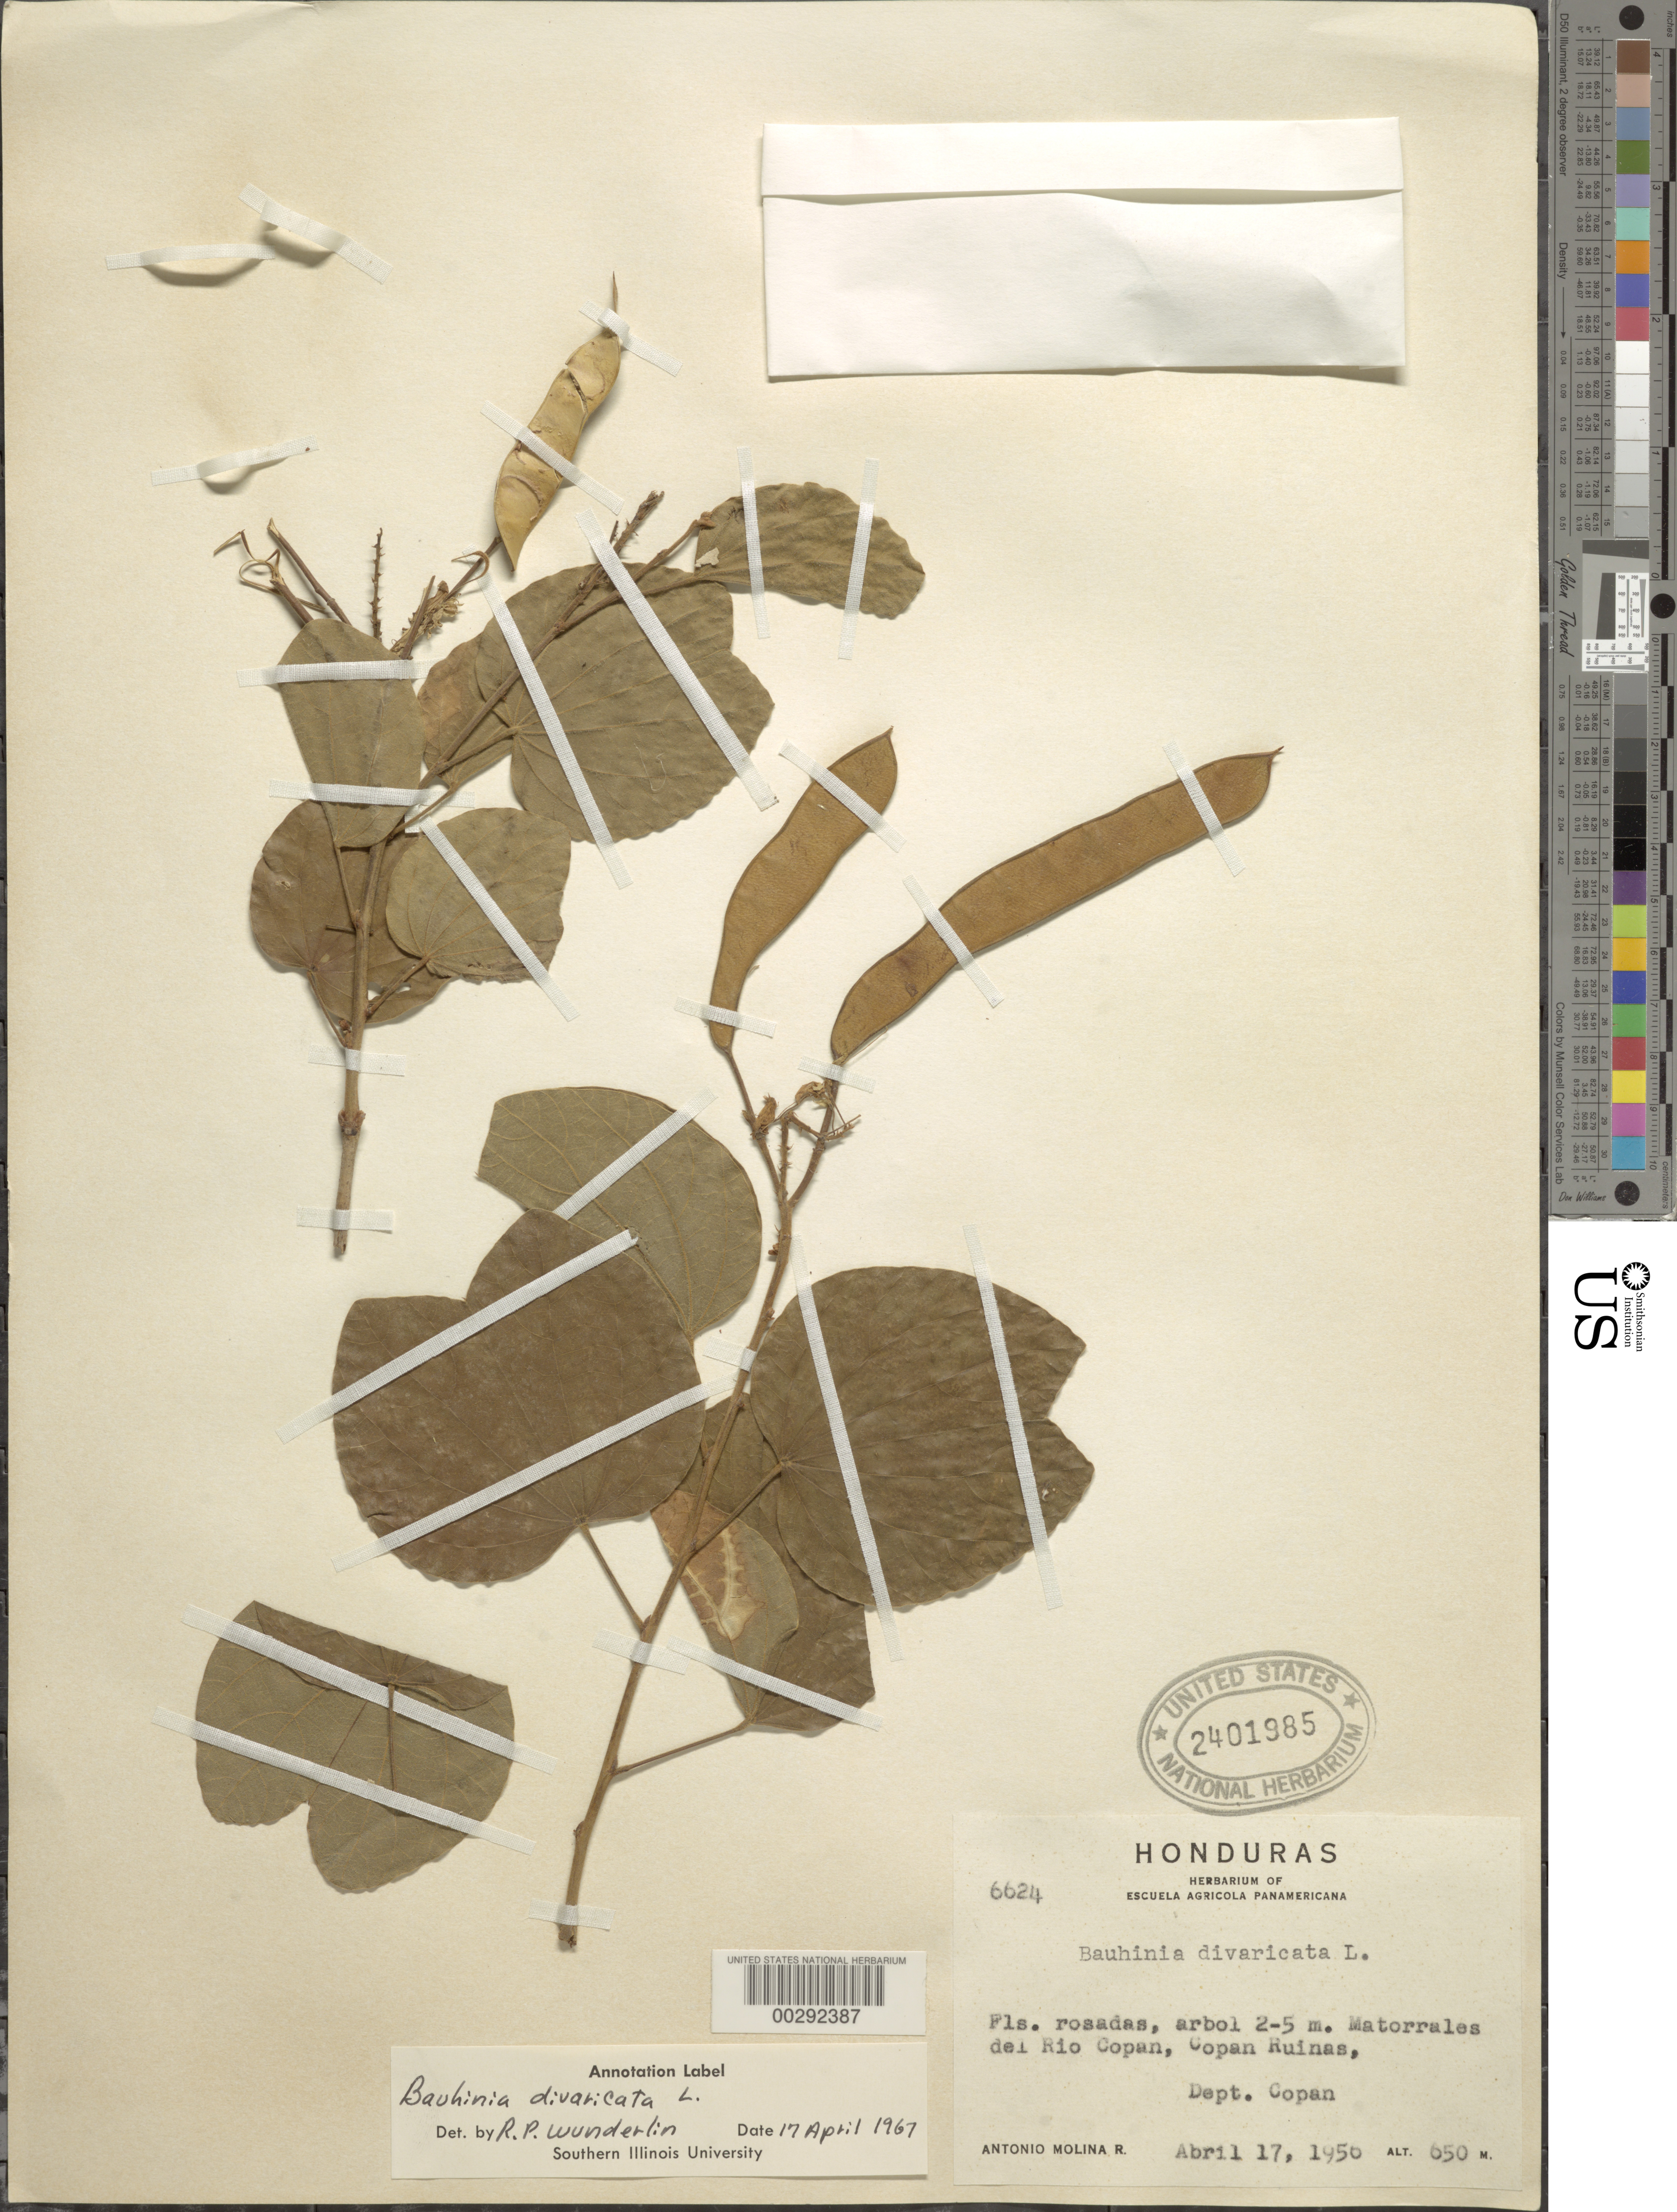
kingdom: Plantae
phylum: Tracheophyta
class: Magnoliopsida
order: Fabales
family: Fabaceae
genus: Bauhinia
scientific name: Bauhinia divaricata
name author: L.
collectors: A. Molina R.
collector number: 6624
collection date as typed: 17 Apr 1956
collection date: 1956-04-17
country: Honduras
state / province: Copán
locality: Matorrales del rio Copán, Copán ruinas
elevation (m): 650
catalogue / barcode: US 2401985